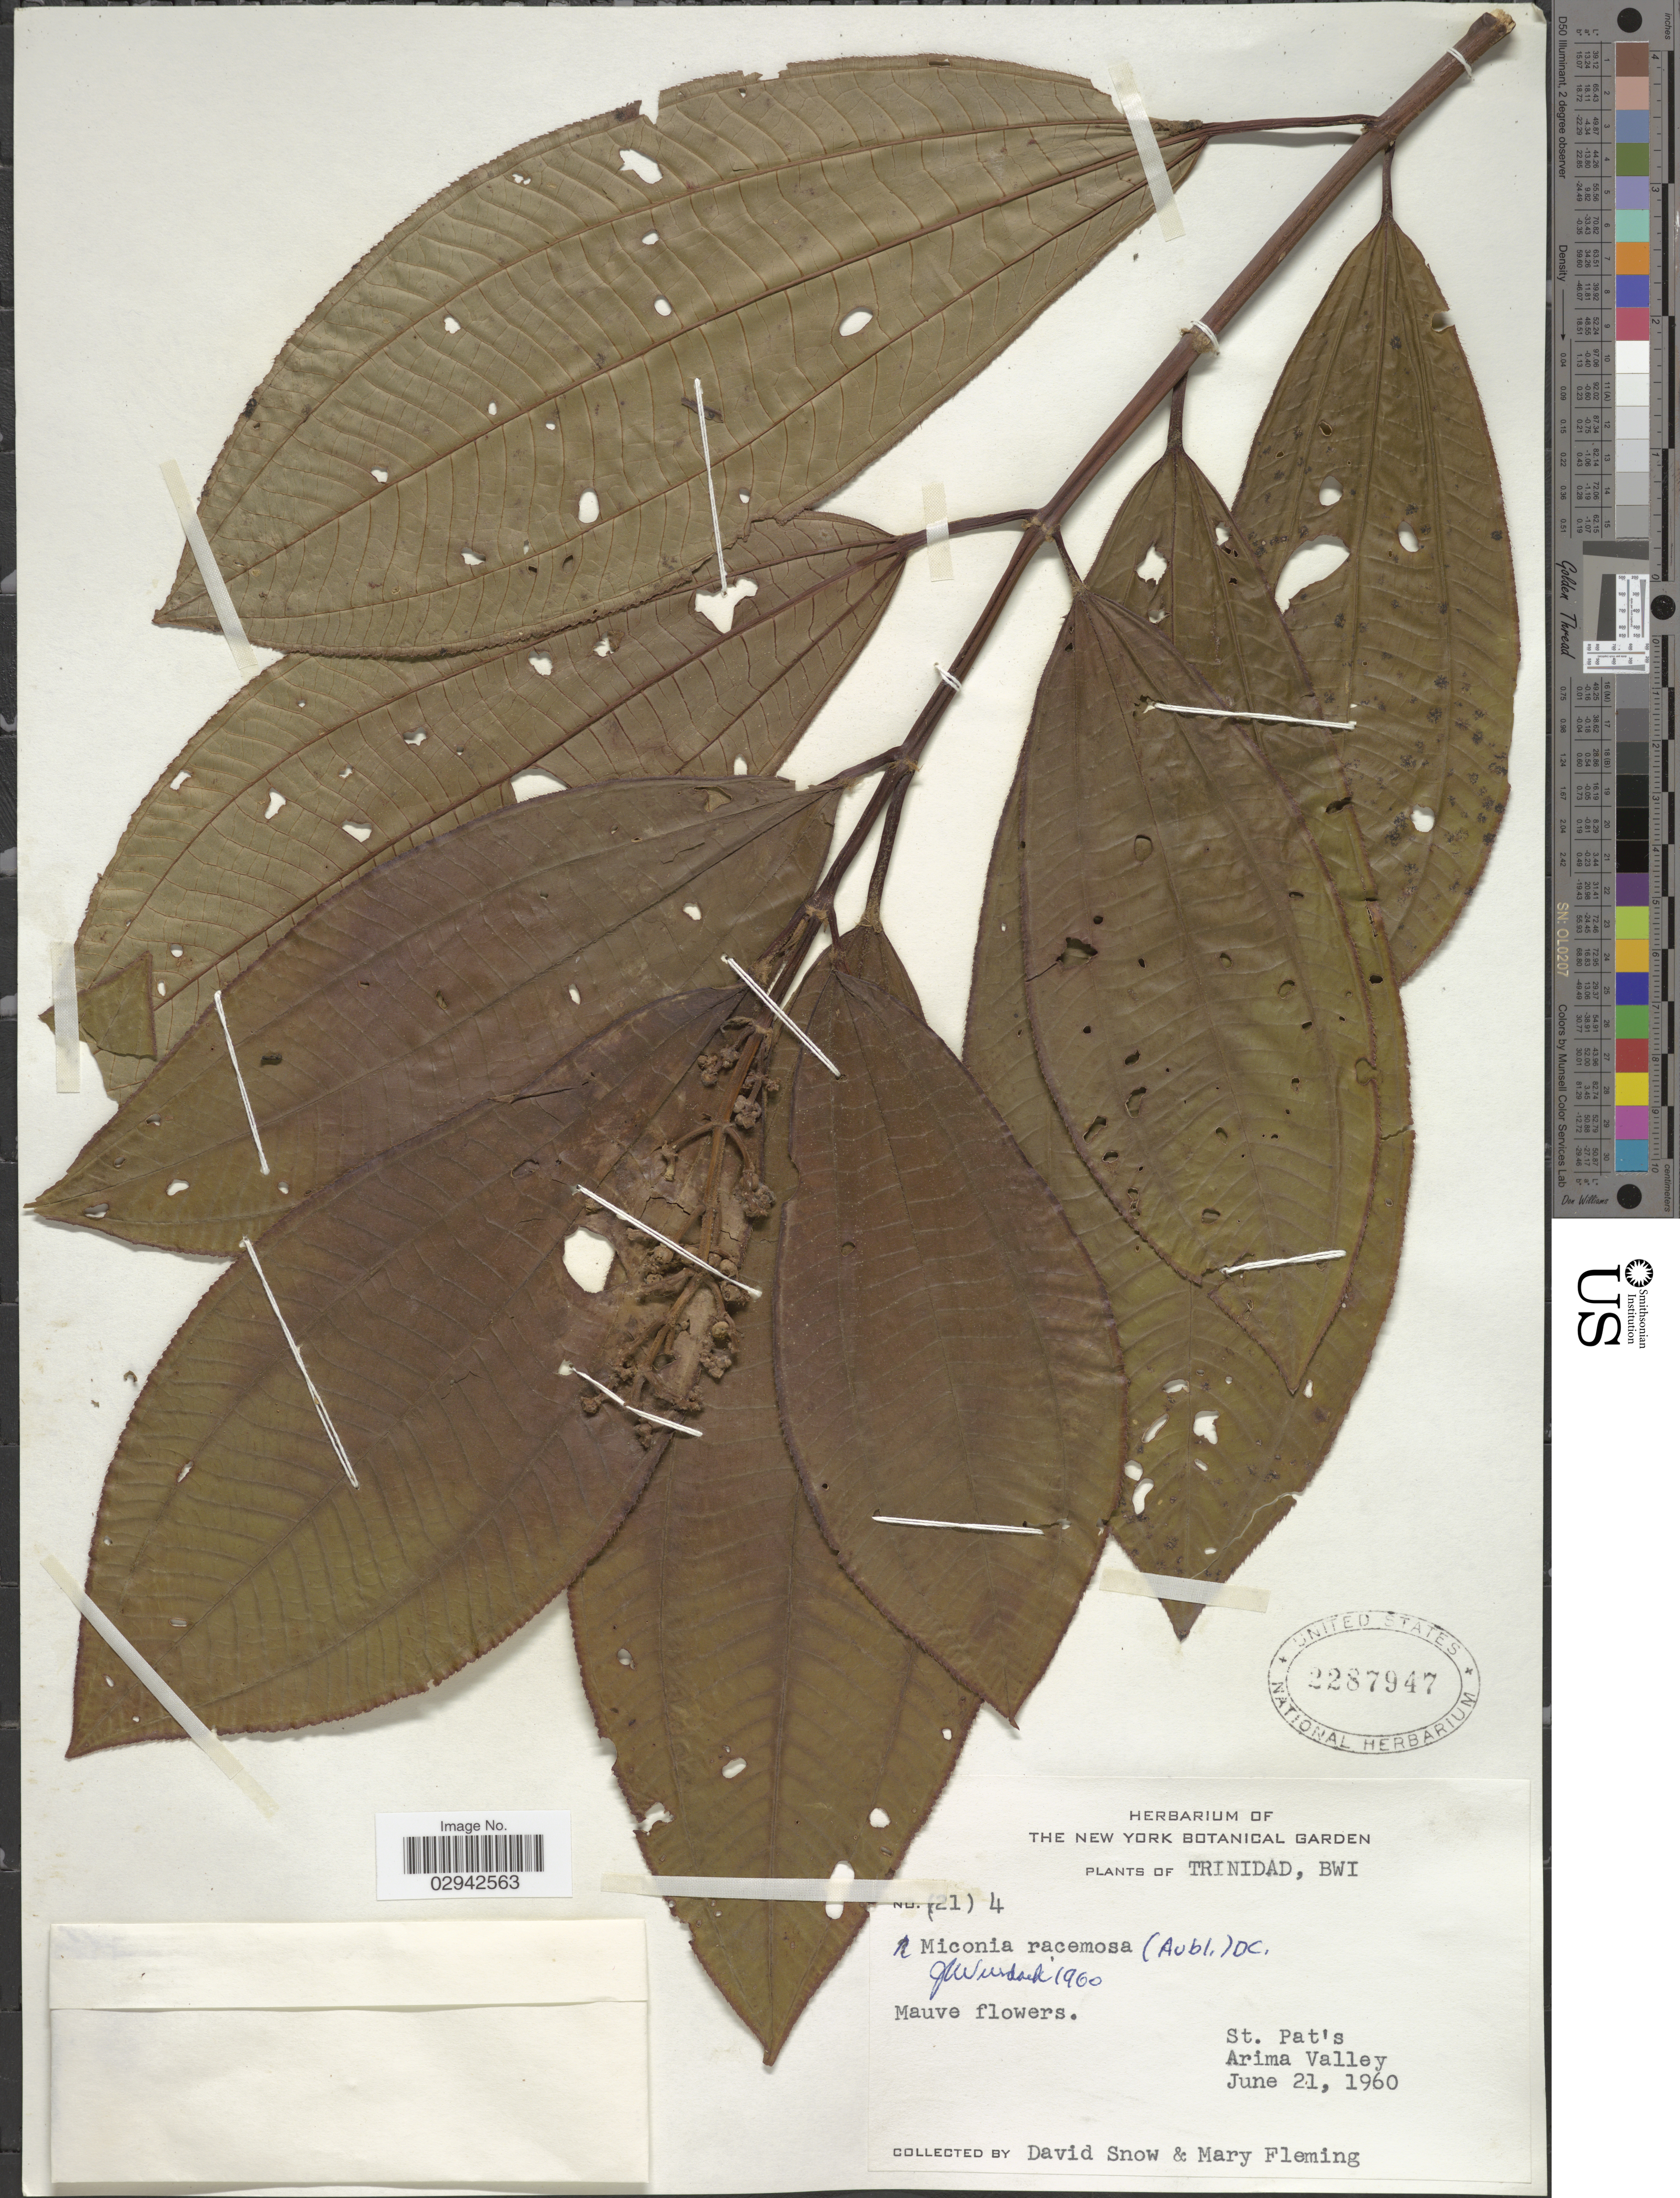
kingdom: Plantae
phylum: Tracheophyta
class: Magnoliopsida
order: Myrtales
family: Melastomataceae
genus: Miconia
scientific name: Miconia racemosa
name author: (Aubl.) DC.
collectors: D. Snow & M. Fleming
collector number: (21) 4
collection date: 1960-06-21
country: Trinidad and Tobago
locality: Trinidad, BWI, St. Pat's, Arima Valley.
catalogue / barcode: US 2287947